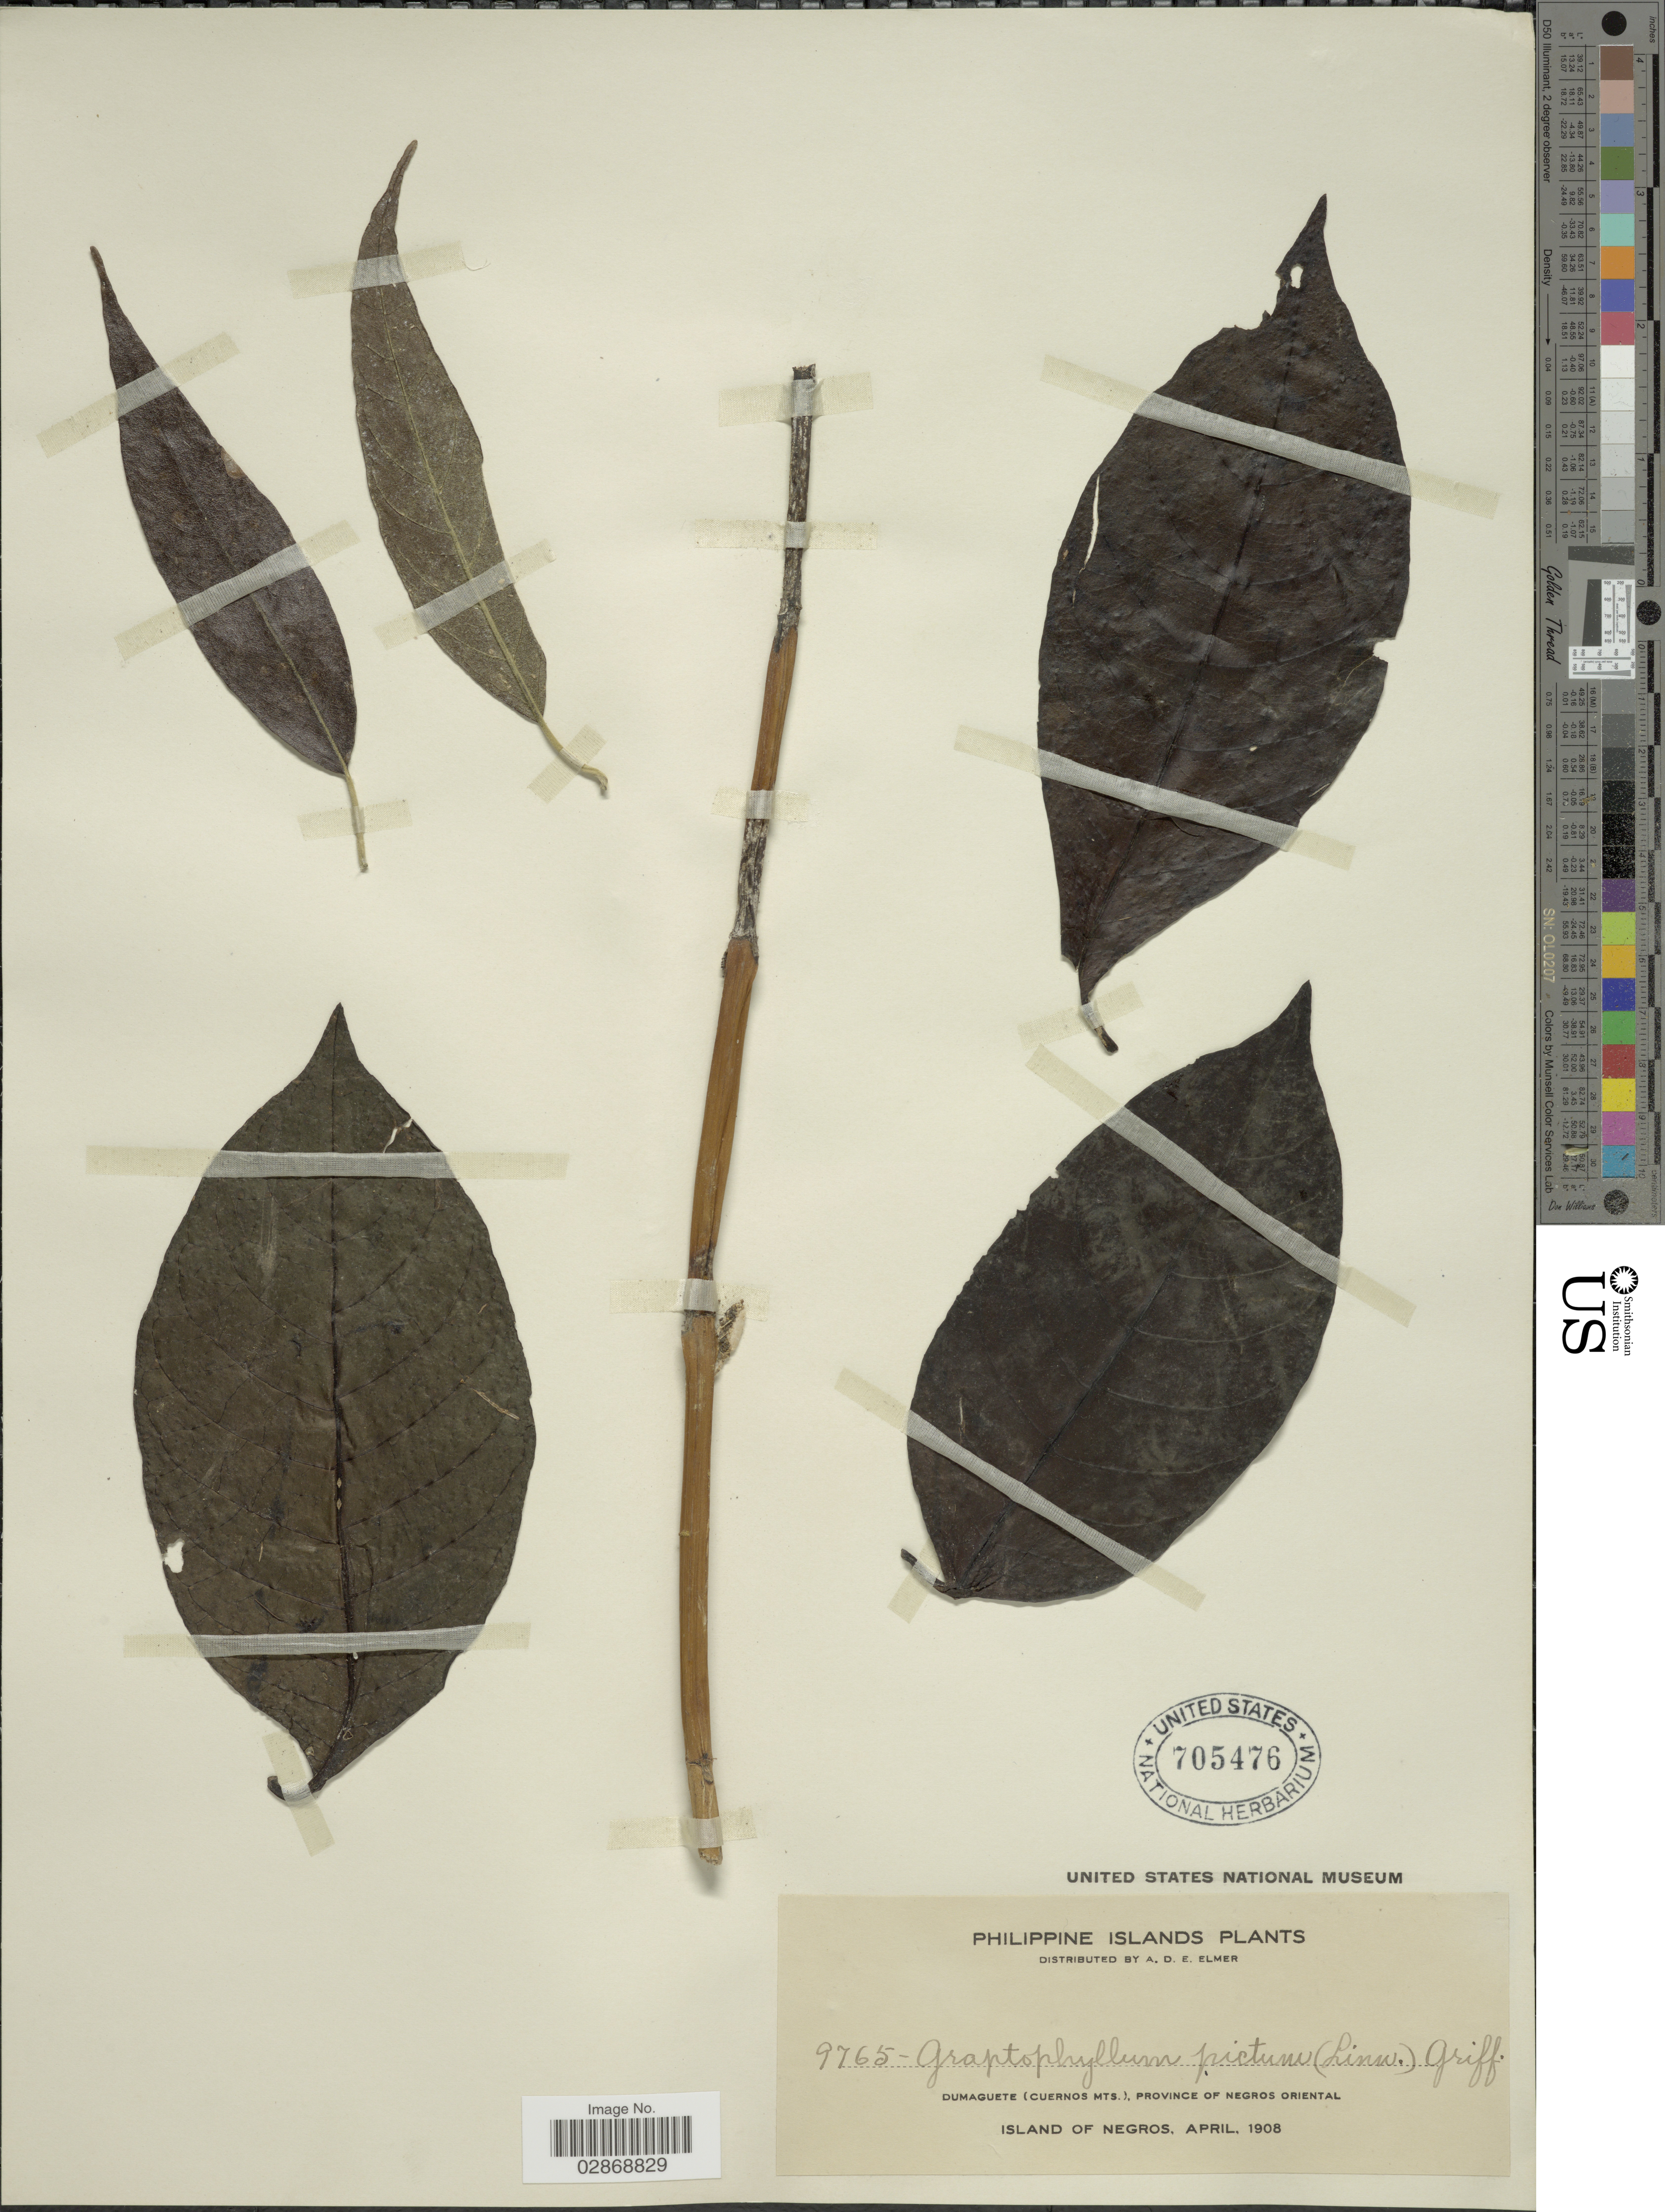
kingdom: Plantae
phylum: Tracheophyta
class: Magnoliopsida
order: Lamiales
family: Acanthaceae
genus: Graptophyllum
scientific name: Graptophyllum pictum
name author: (L.) Griff.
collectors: A. D. E. Elmer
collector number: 9765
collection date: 1908-04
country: Philippines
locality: Dumaguete (Cuernos Mts.), Province of Negros Oriental.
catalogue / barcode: US 705476